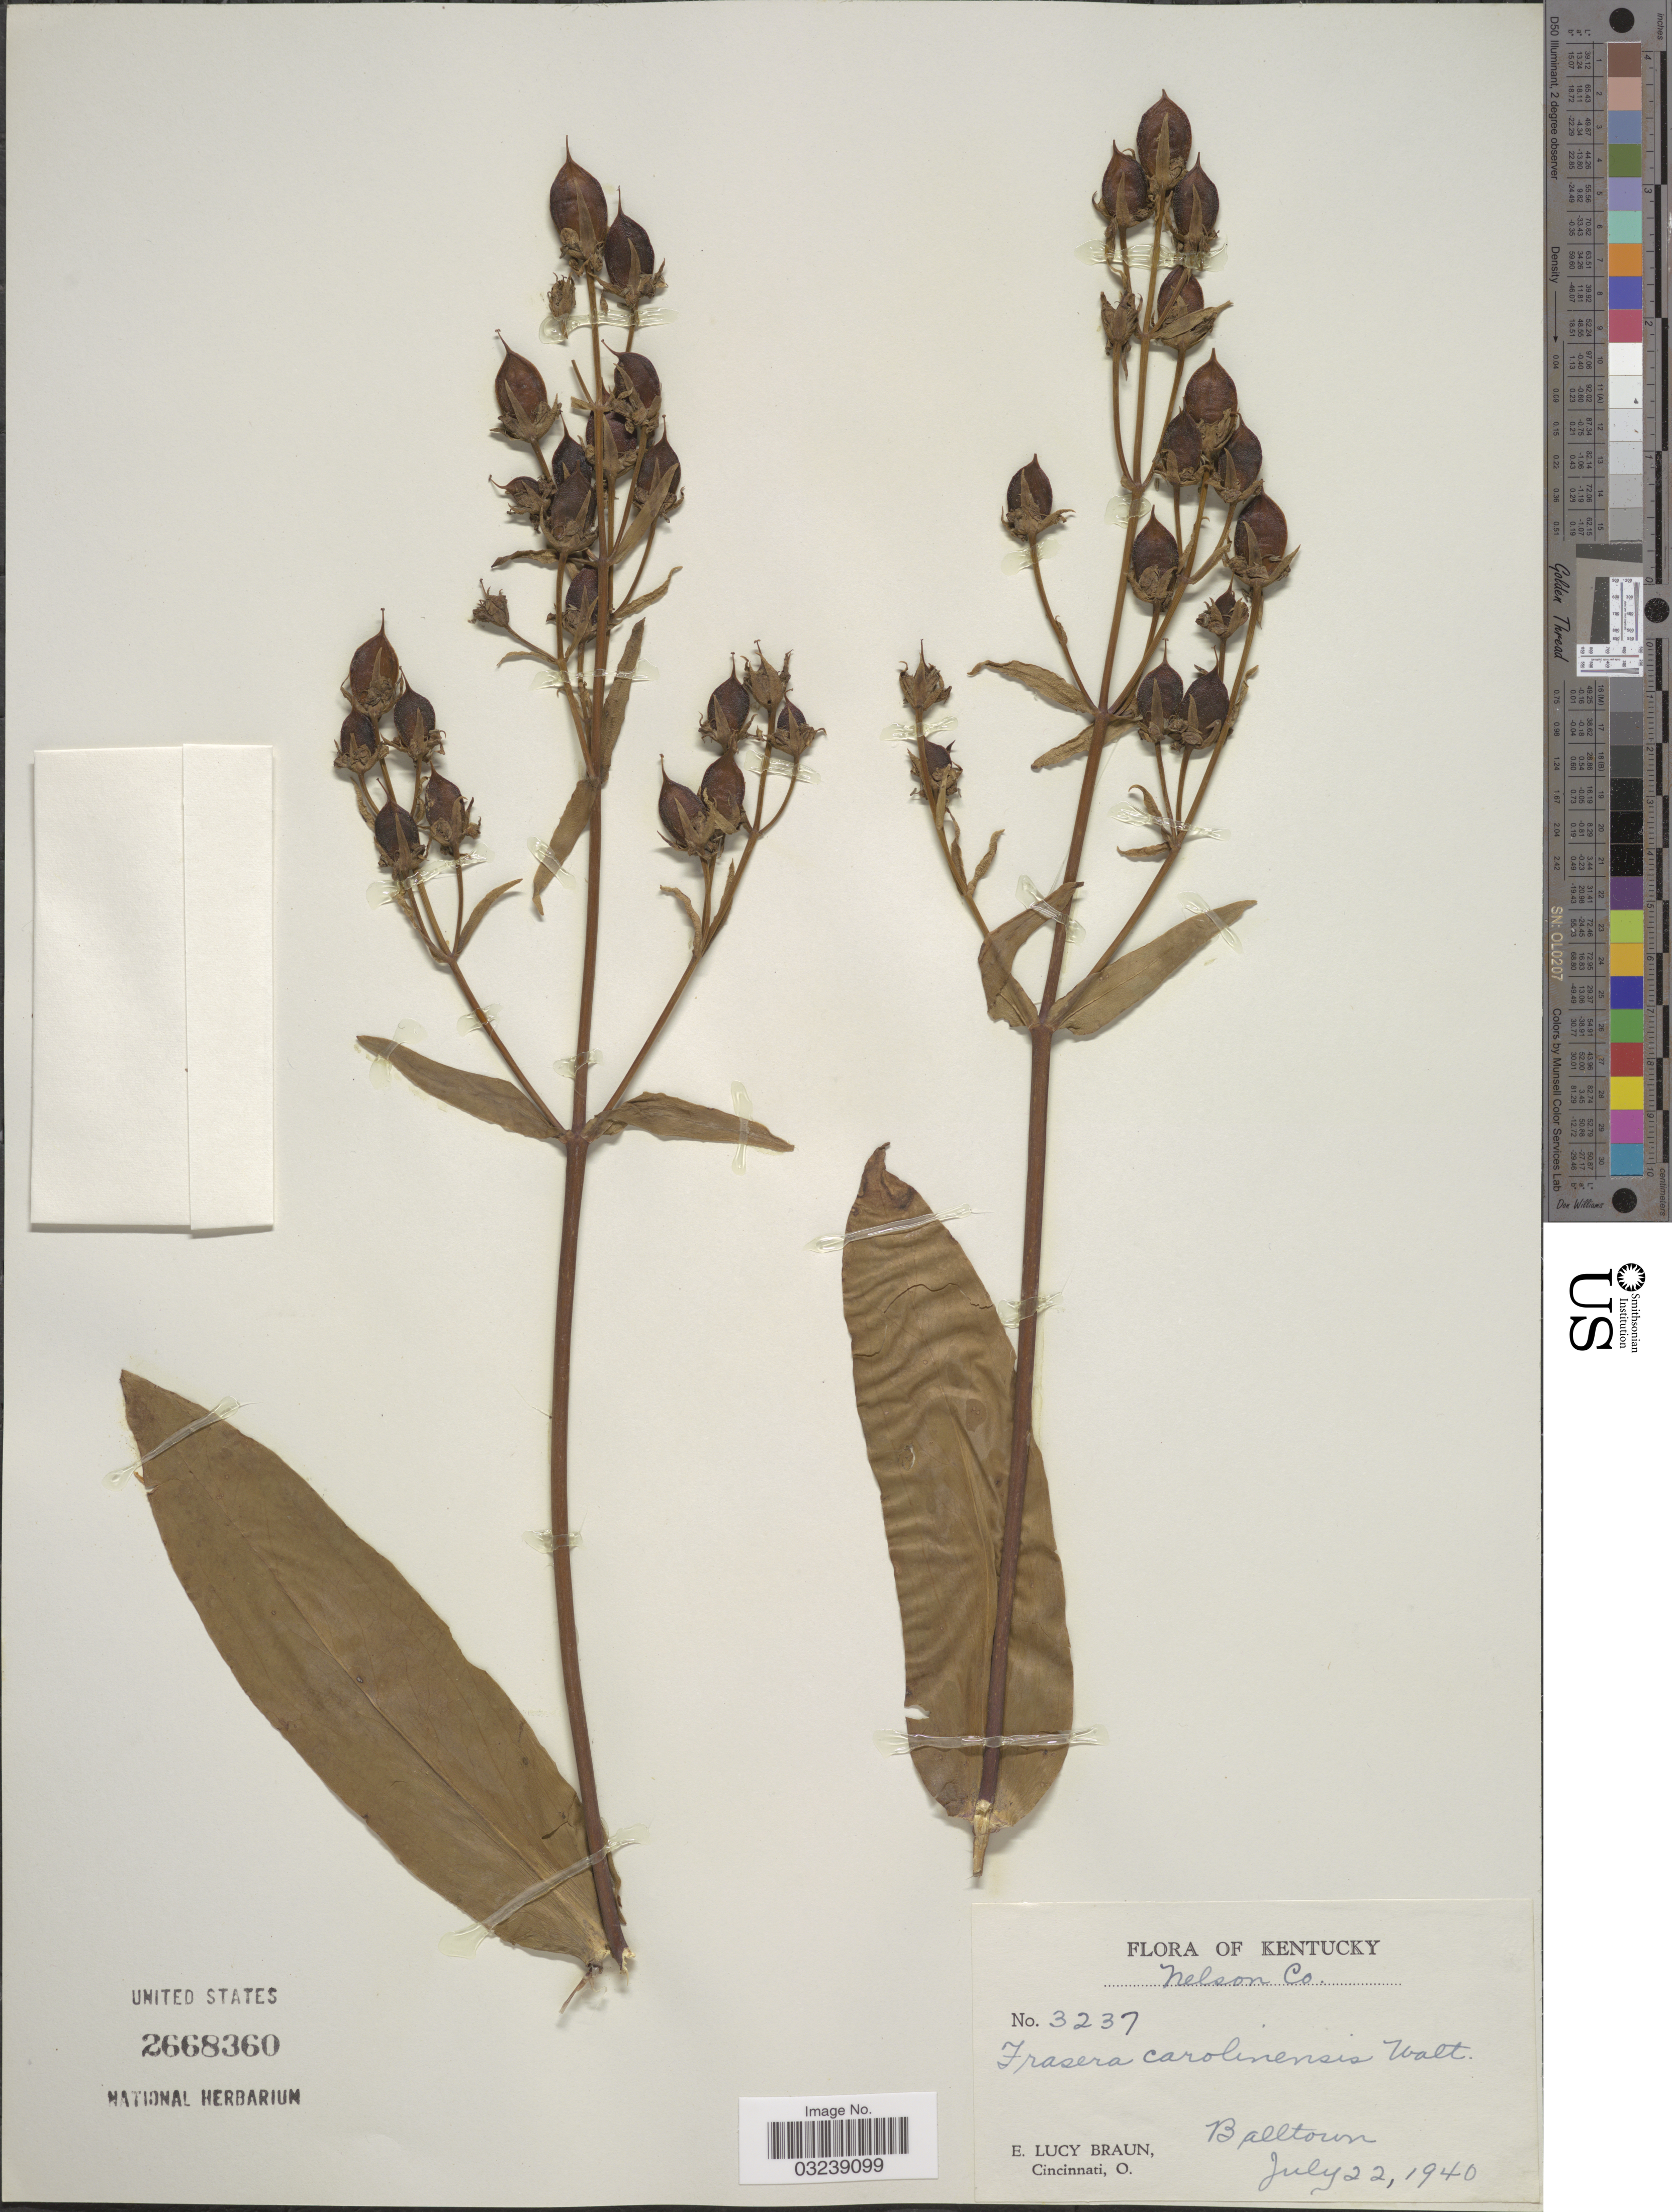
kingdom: Plantae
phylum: Tracheophyta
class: Magnoliopsida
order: Gentianales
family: Gentianaceae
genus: Frasera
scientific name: Frasera caroliniensis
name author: Walter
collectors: E. Braun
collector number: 3237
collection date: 1940-07-22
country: United States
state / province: Kentucky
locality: Nelson Co. Balltown.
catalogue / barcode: US 2668360